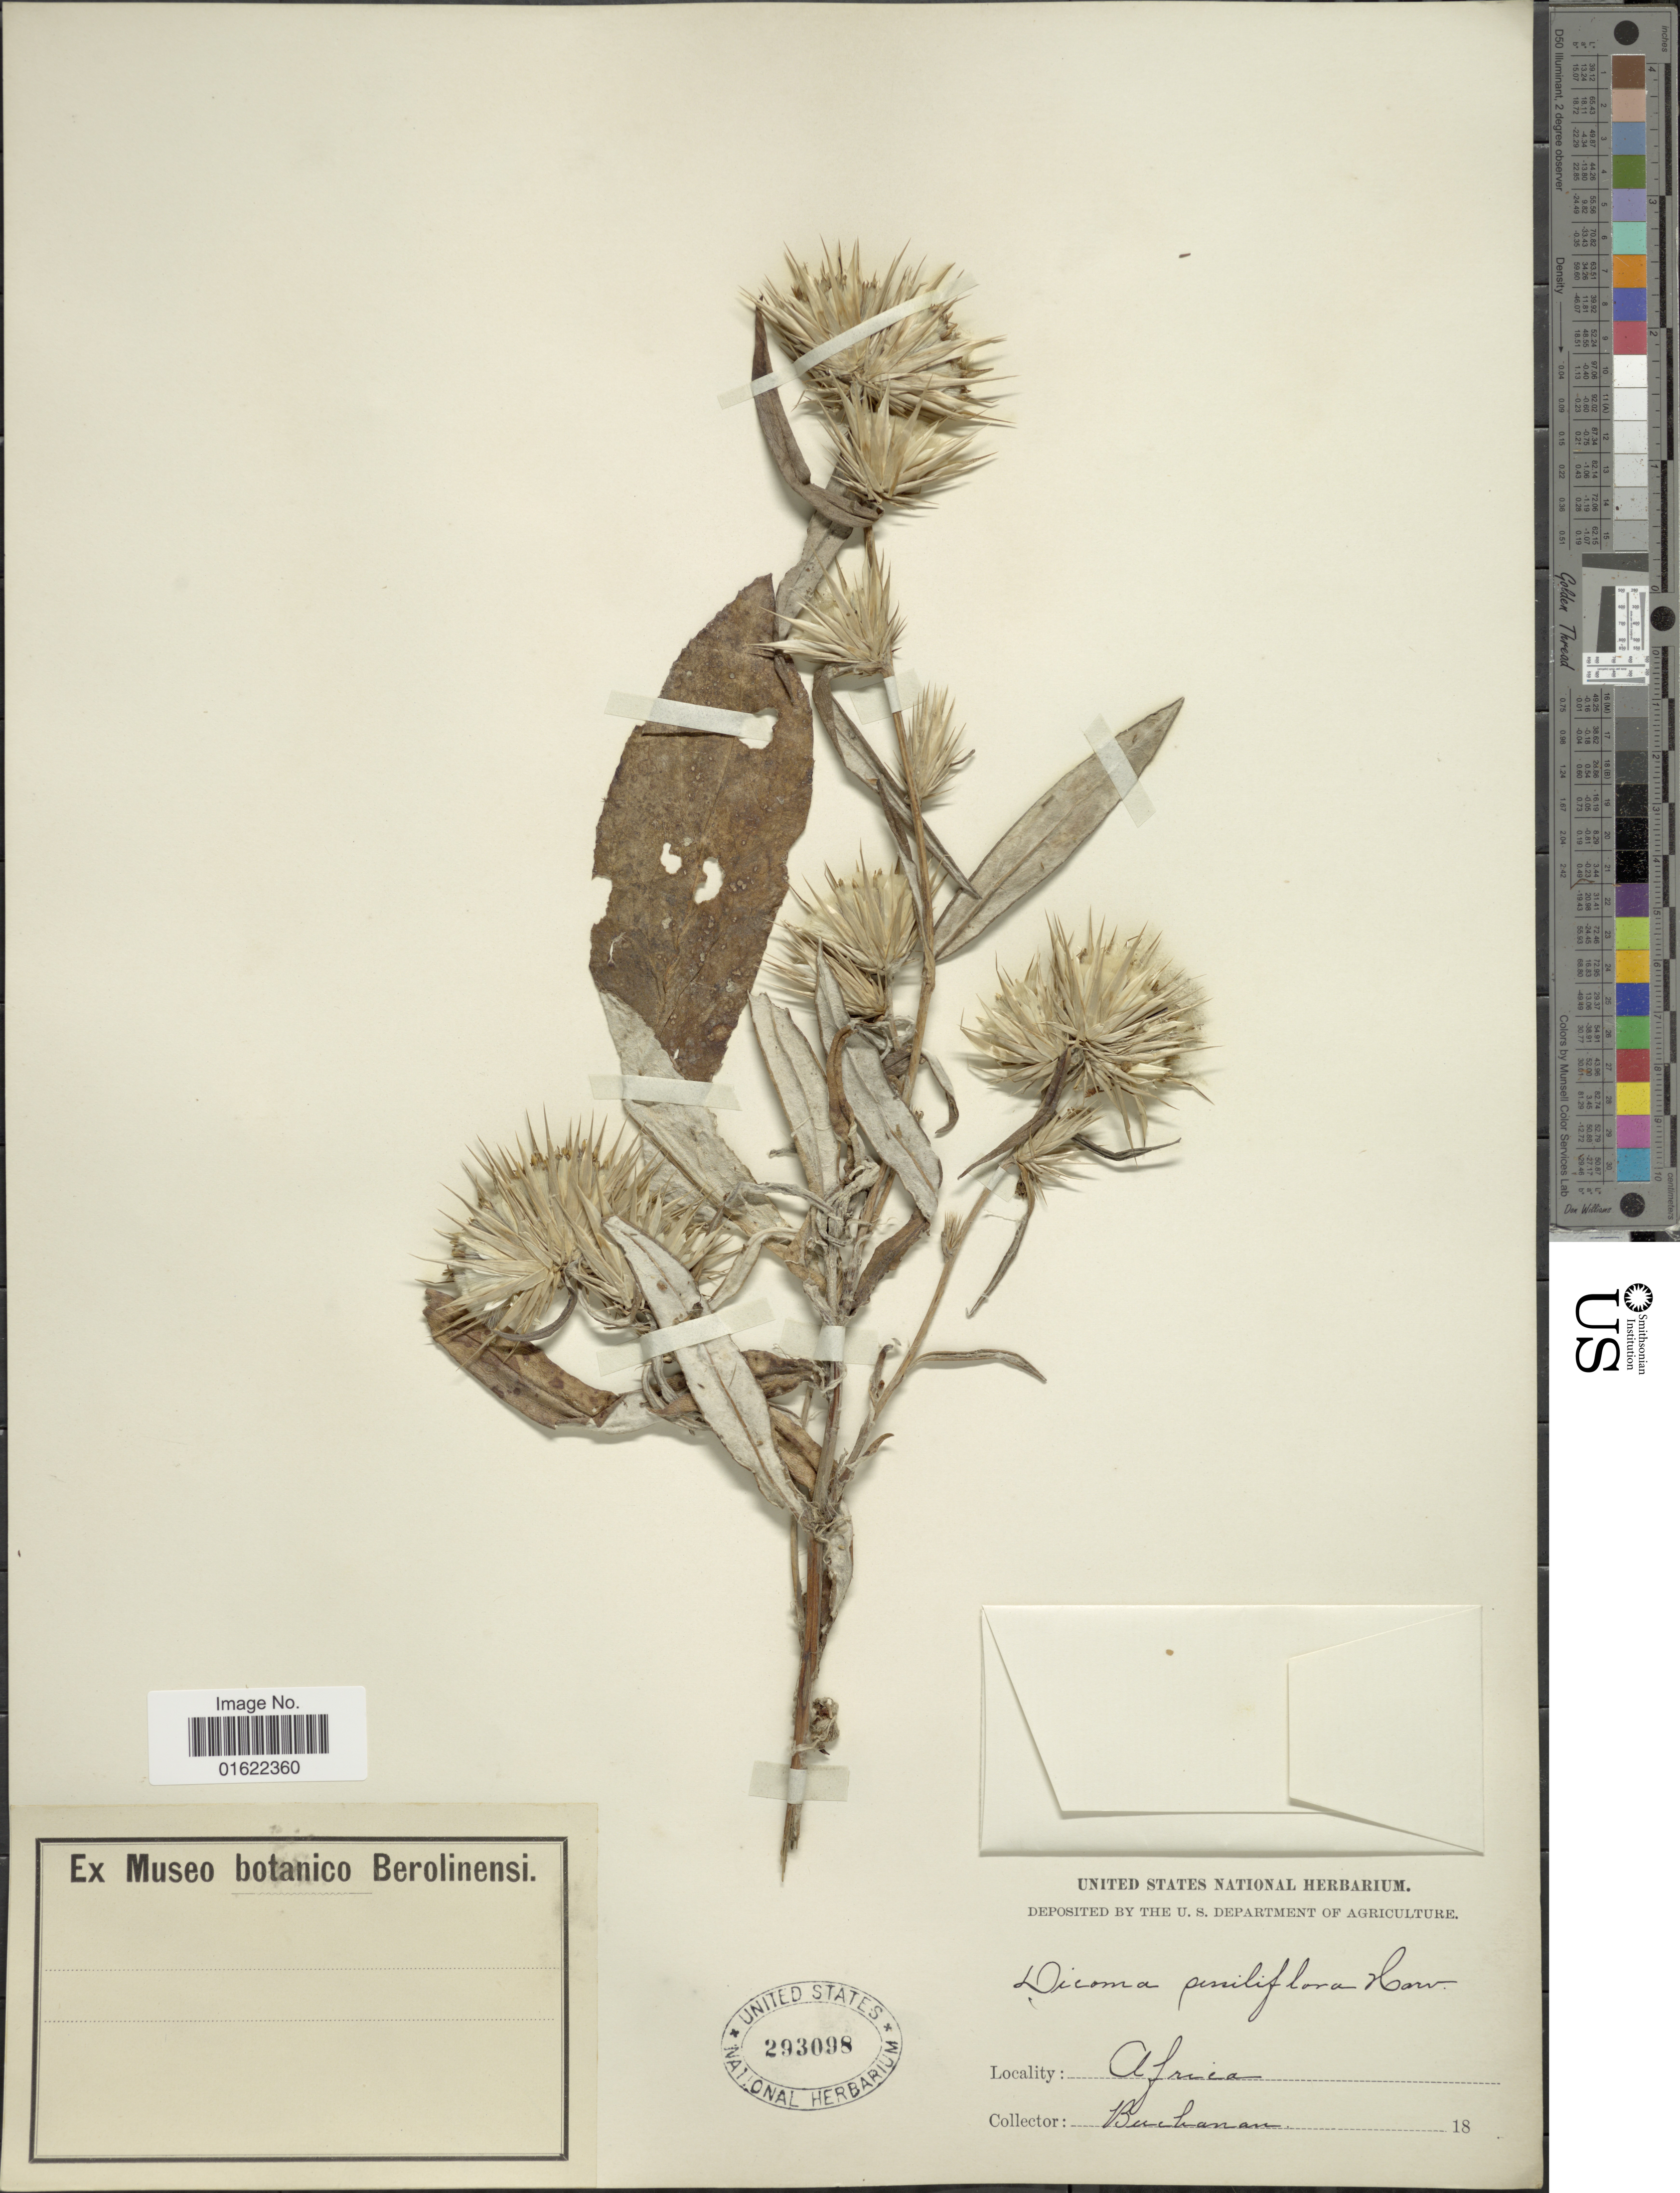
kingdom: Plantae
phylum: Tracheophyta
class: Magnoliopsida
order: Asterales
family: Asteraceae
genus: Macledium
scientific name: Macledium sessiliflorum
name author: (Harv.) S. Ortiz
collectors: -. Buchanan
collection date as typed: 18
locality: Afrika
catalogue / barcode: US 293098